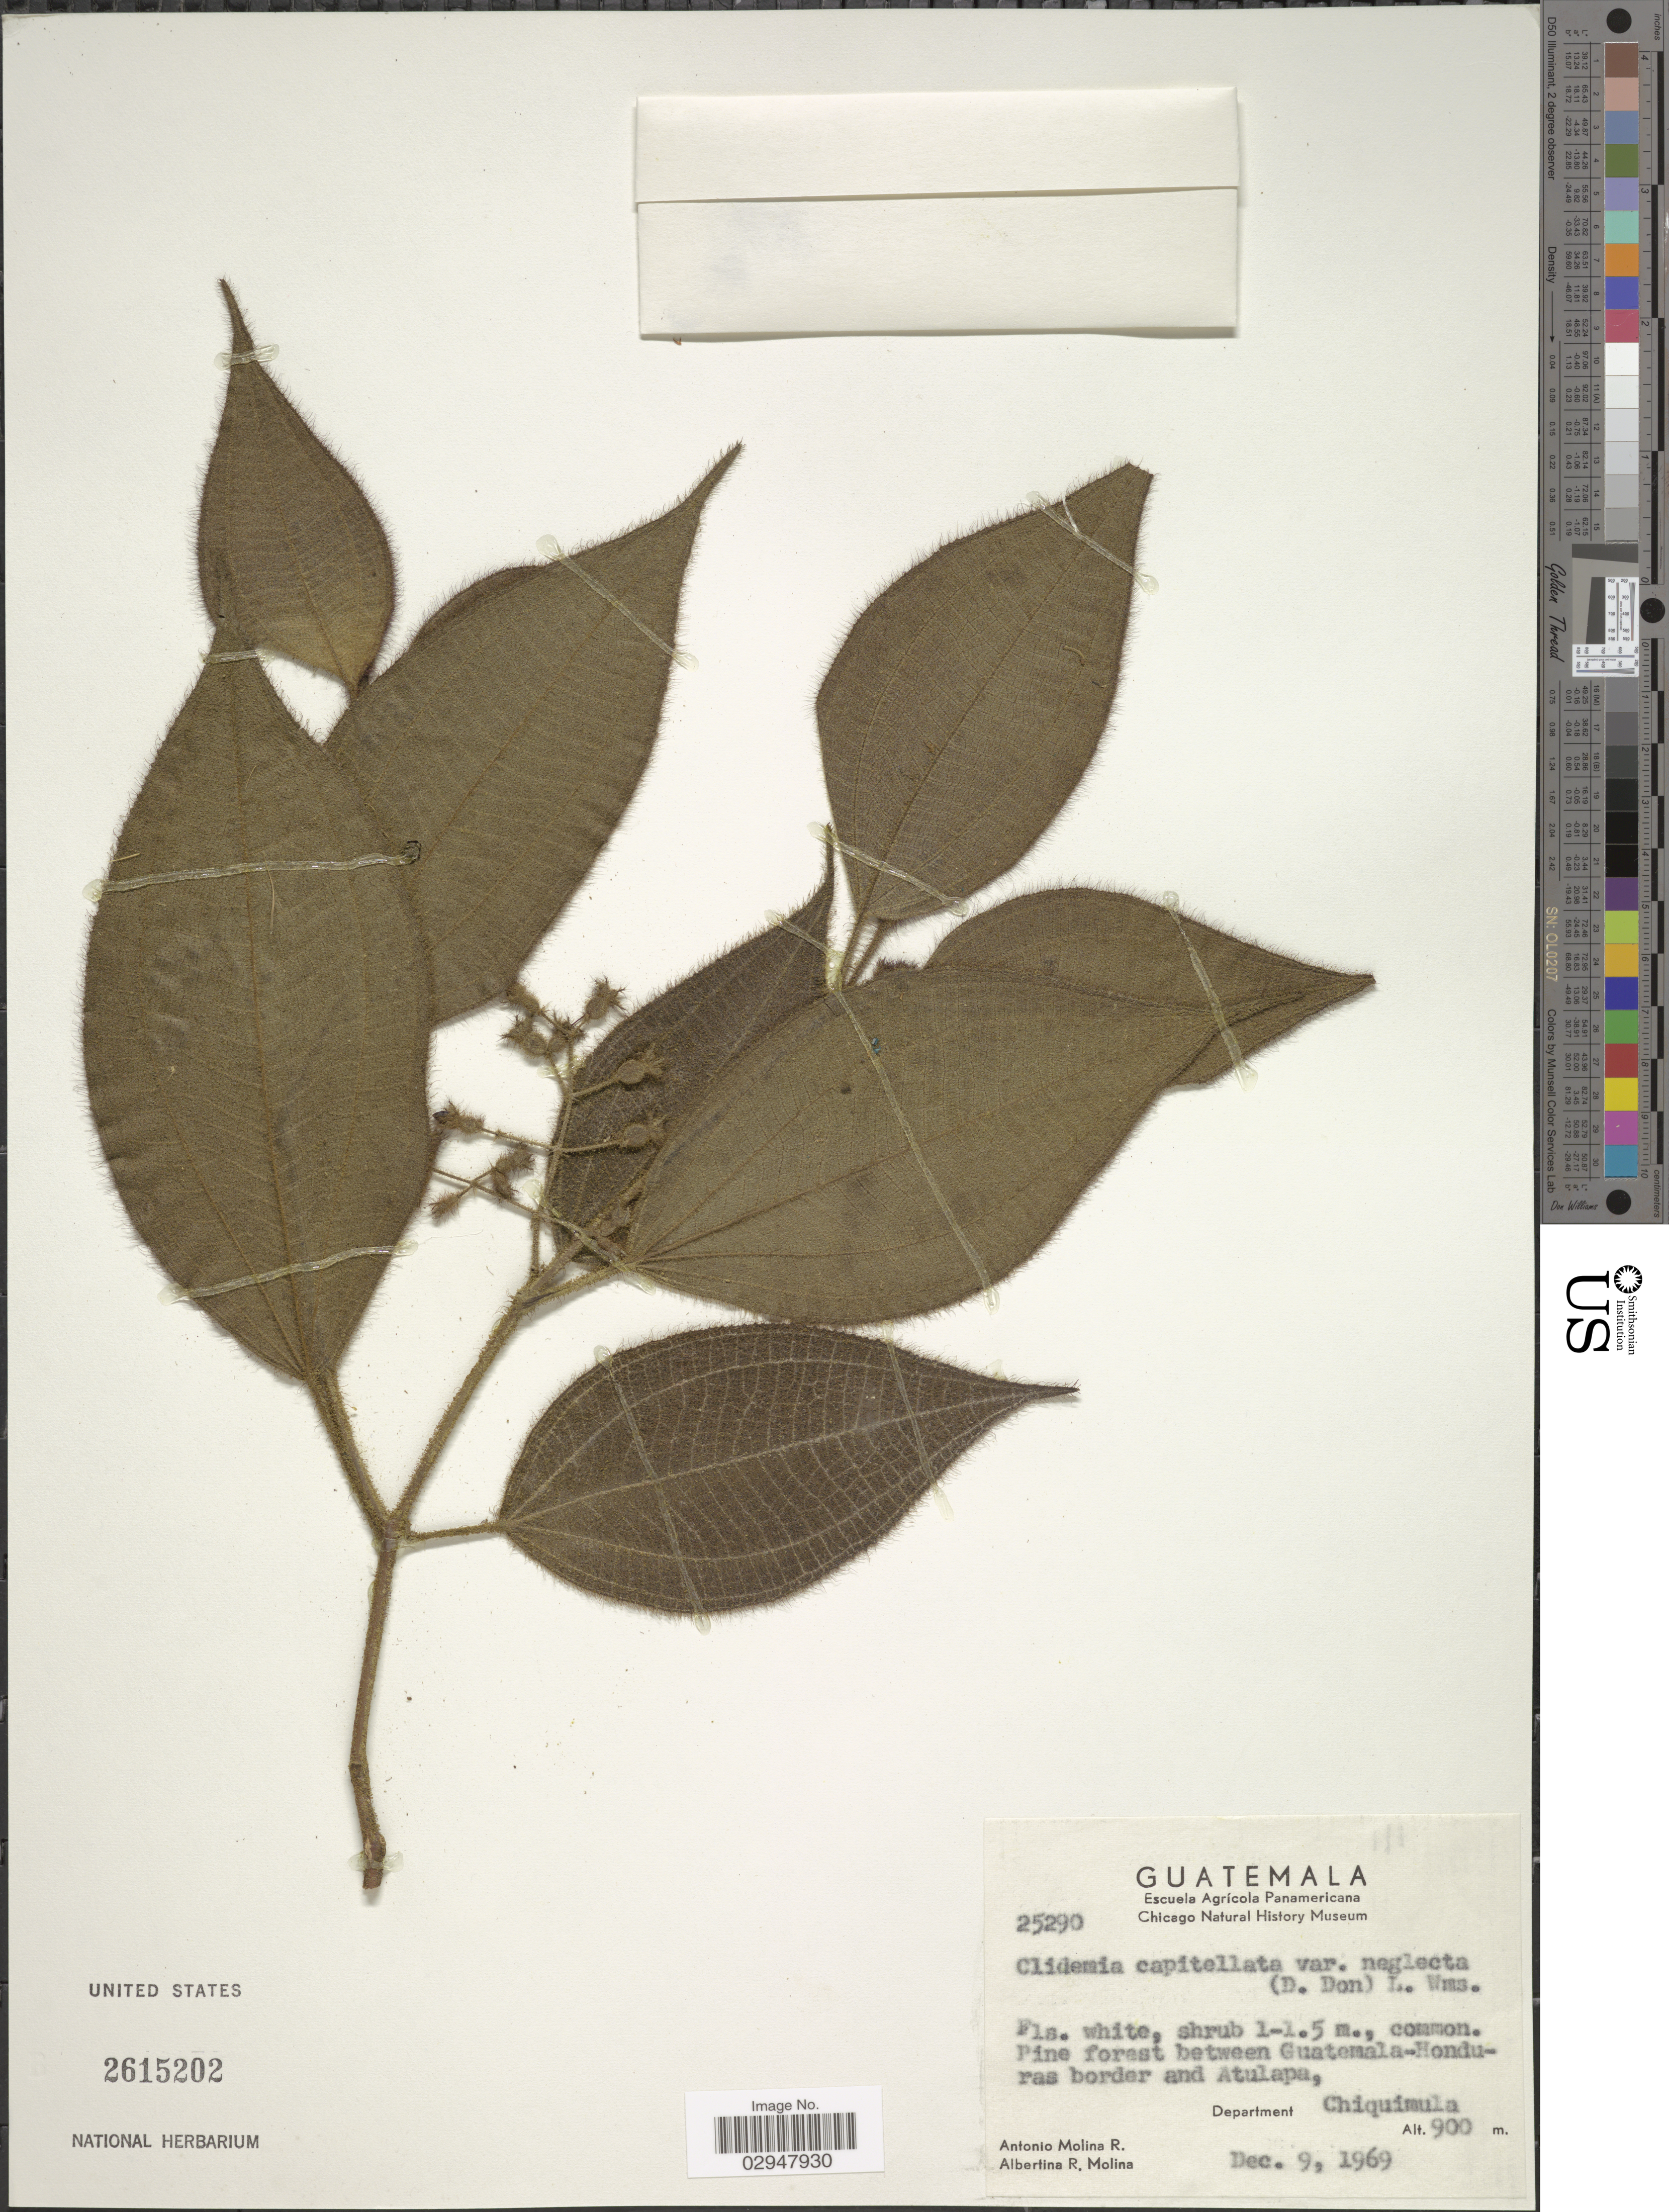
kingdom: Plantae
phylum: Tracheophyta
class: Magnoliopsida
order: Myrtales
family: Melastomataceae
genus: Clidemia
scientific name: Clidemia neglecta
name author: D. Don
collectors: A. Molina R. & A. R. Molina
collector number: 25290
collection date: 1969-12-09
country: Guatemala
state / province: Chiquimula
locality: Pine forest between Guatemala-Honduras border and Atulapa, Departament Chuquimula.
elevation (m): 900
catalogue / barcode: US 2615202